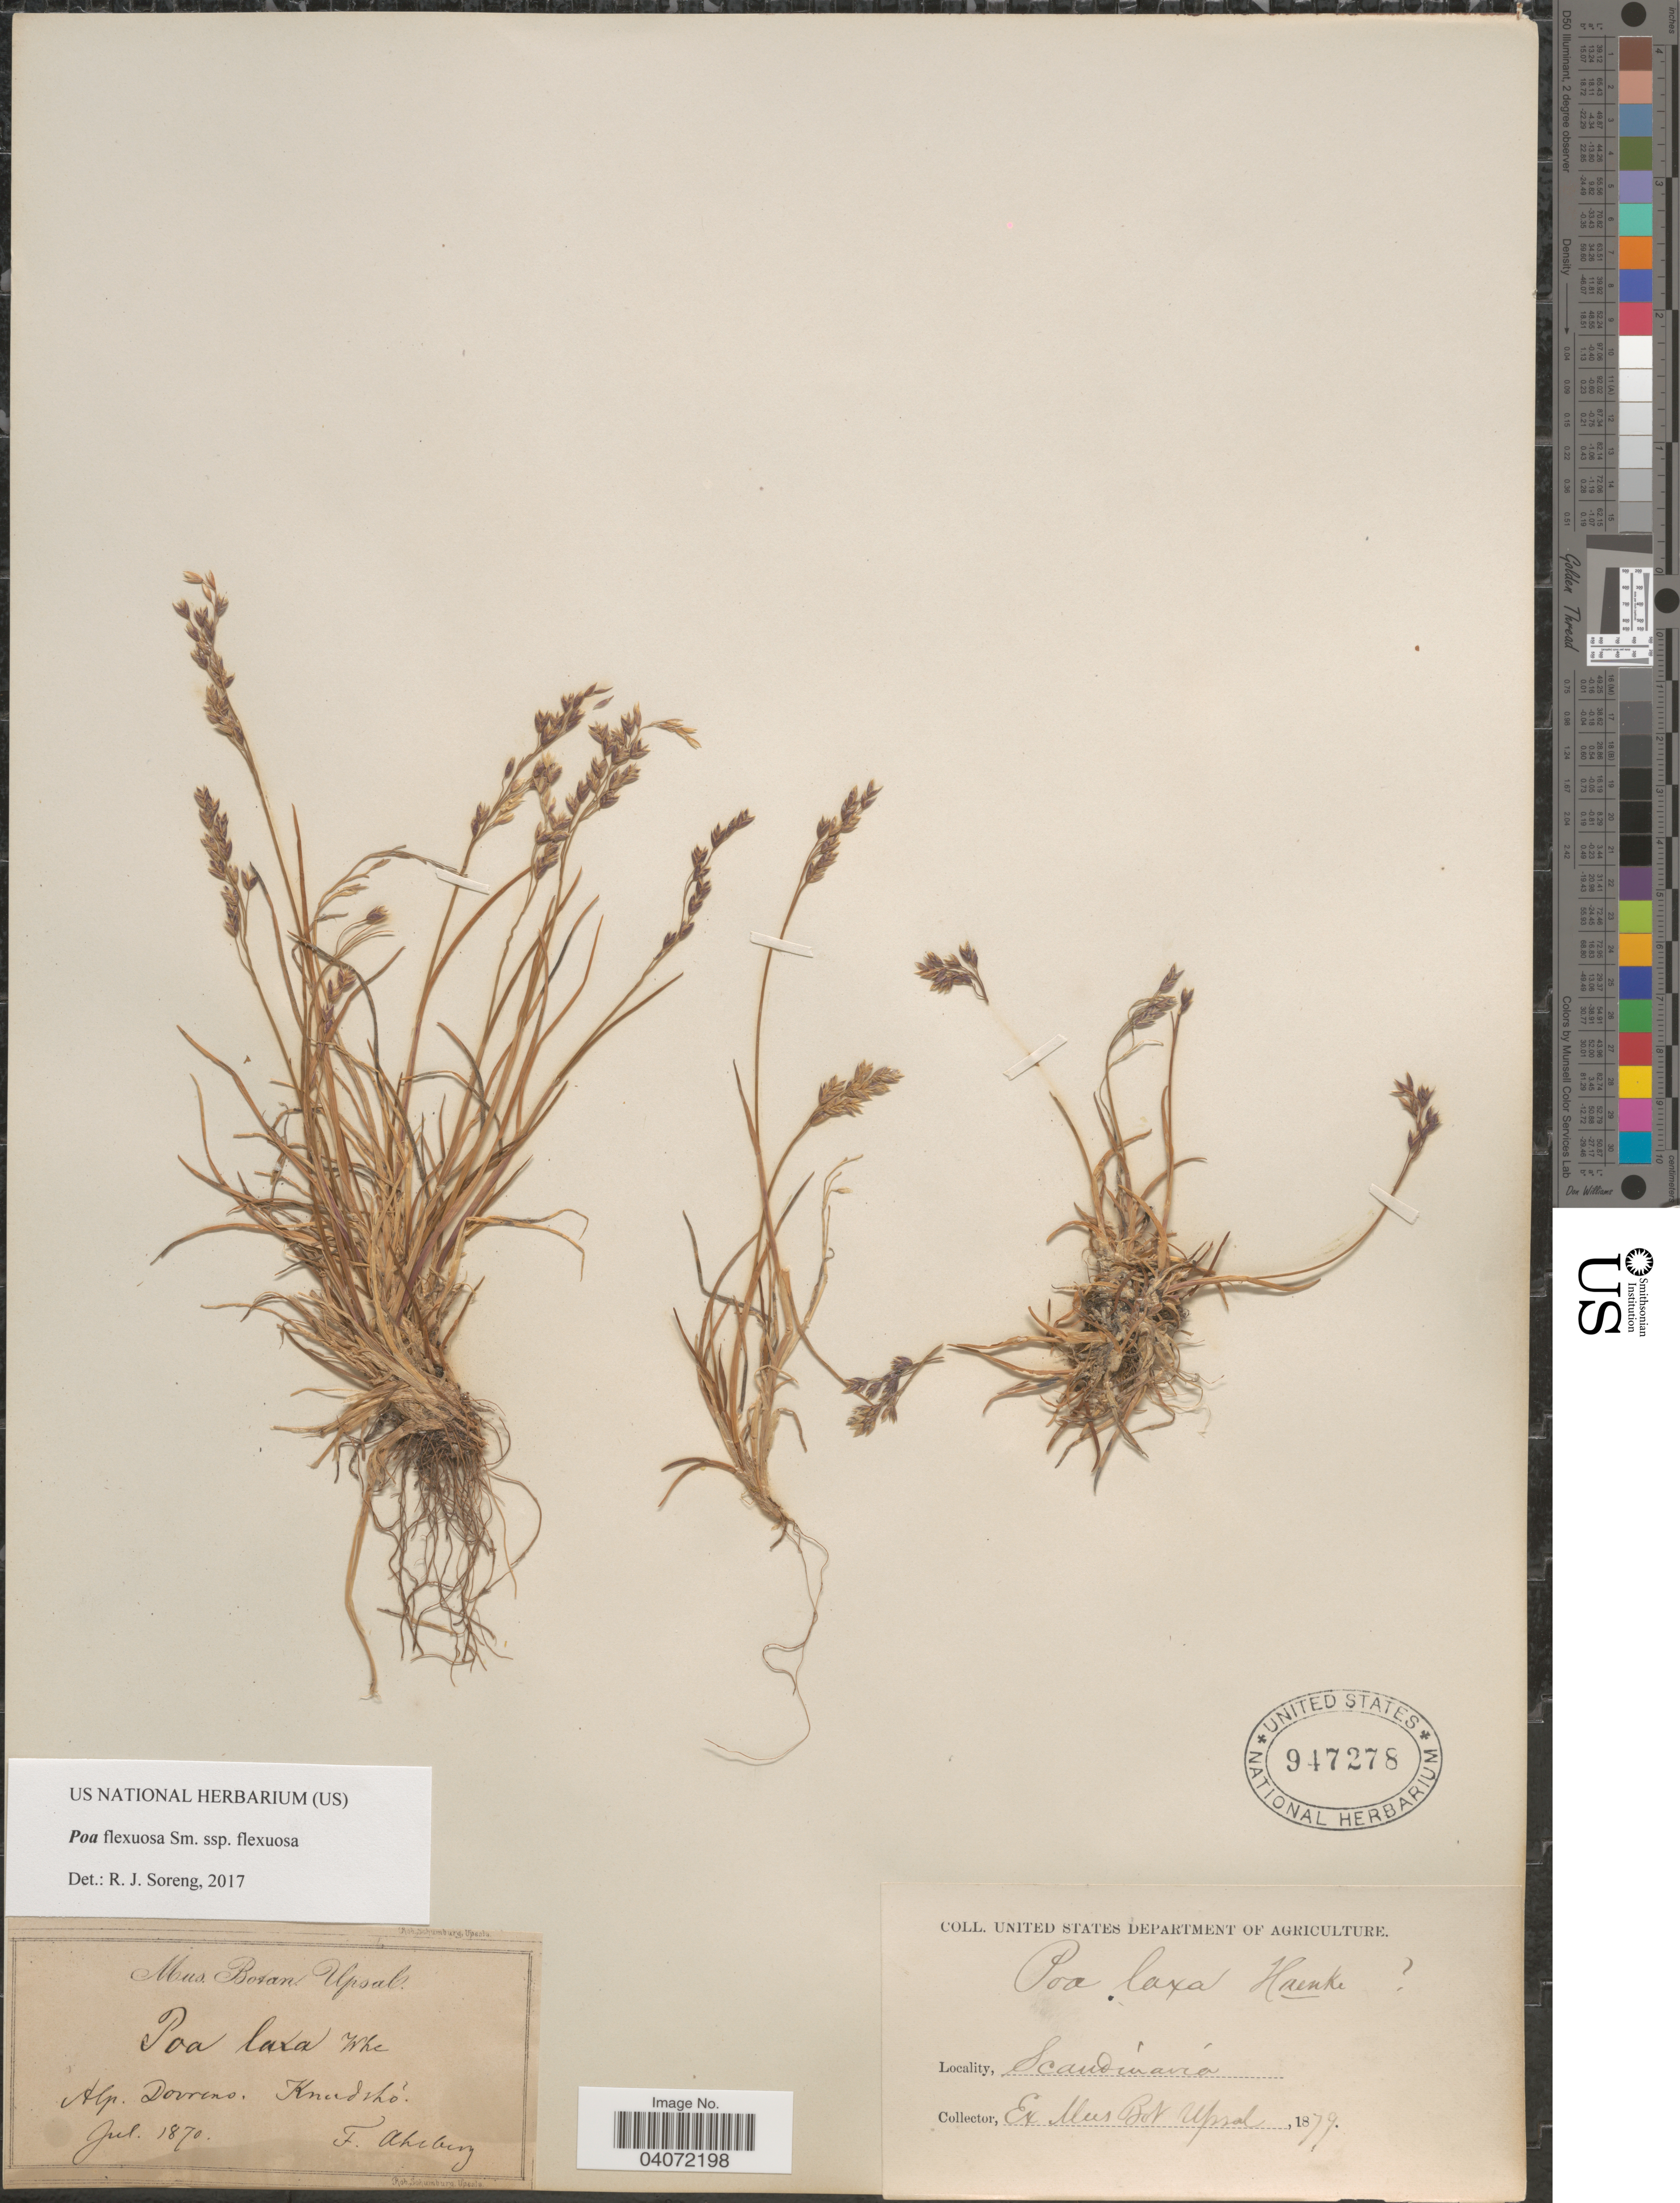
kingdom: Plantae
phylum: Tracheophyta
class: Liliopsida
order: Poales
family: Poaceae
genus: Poa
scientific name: Poa flexuosa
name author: Muhl.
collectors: F. Ahlberg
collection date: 1870-07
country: Norway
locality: Scandinavia. Alp. Dovrens. Knudshö.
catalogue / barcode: US 947278